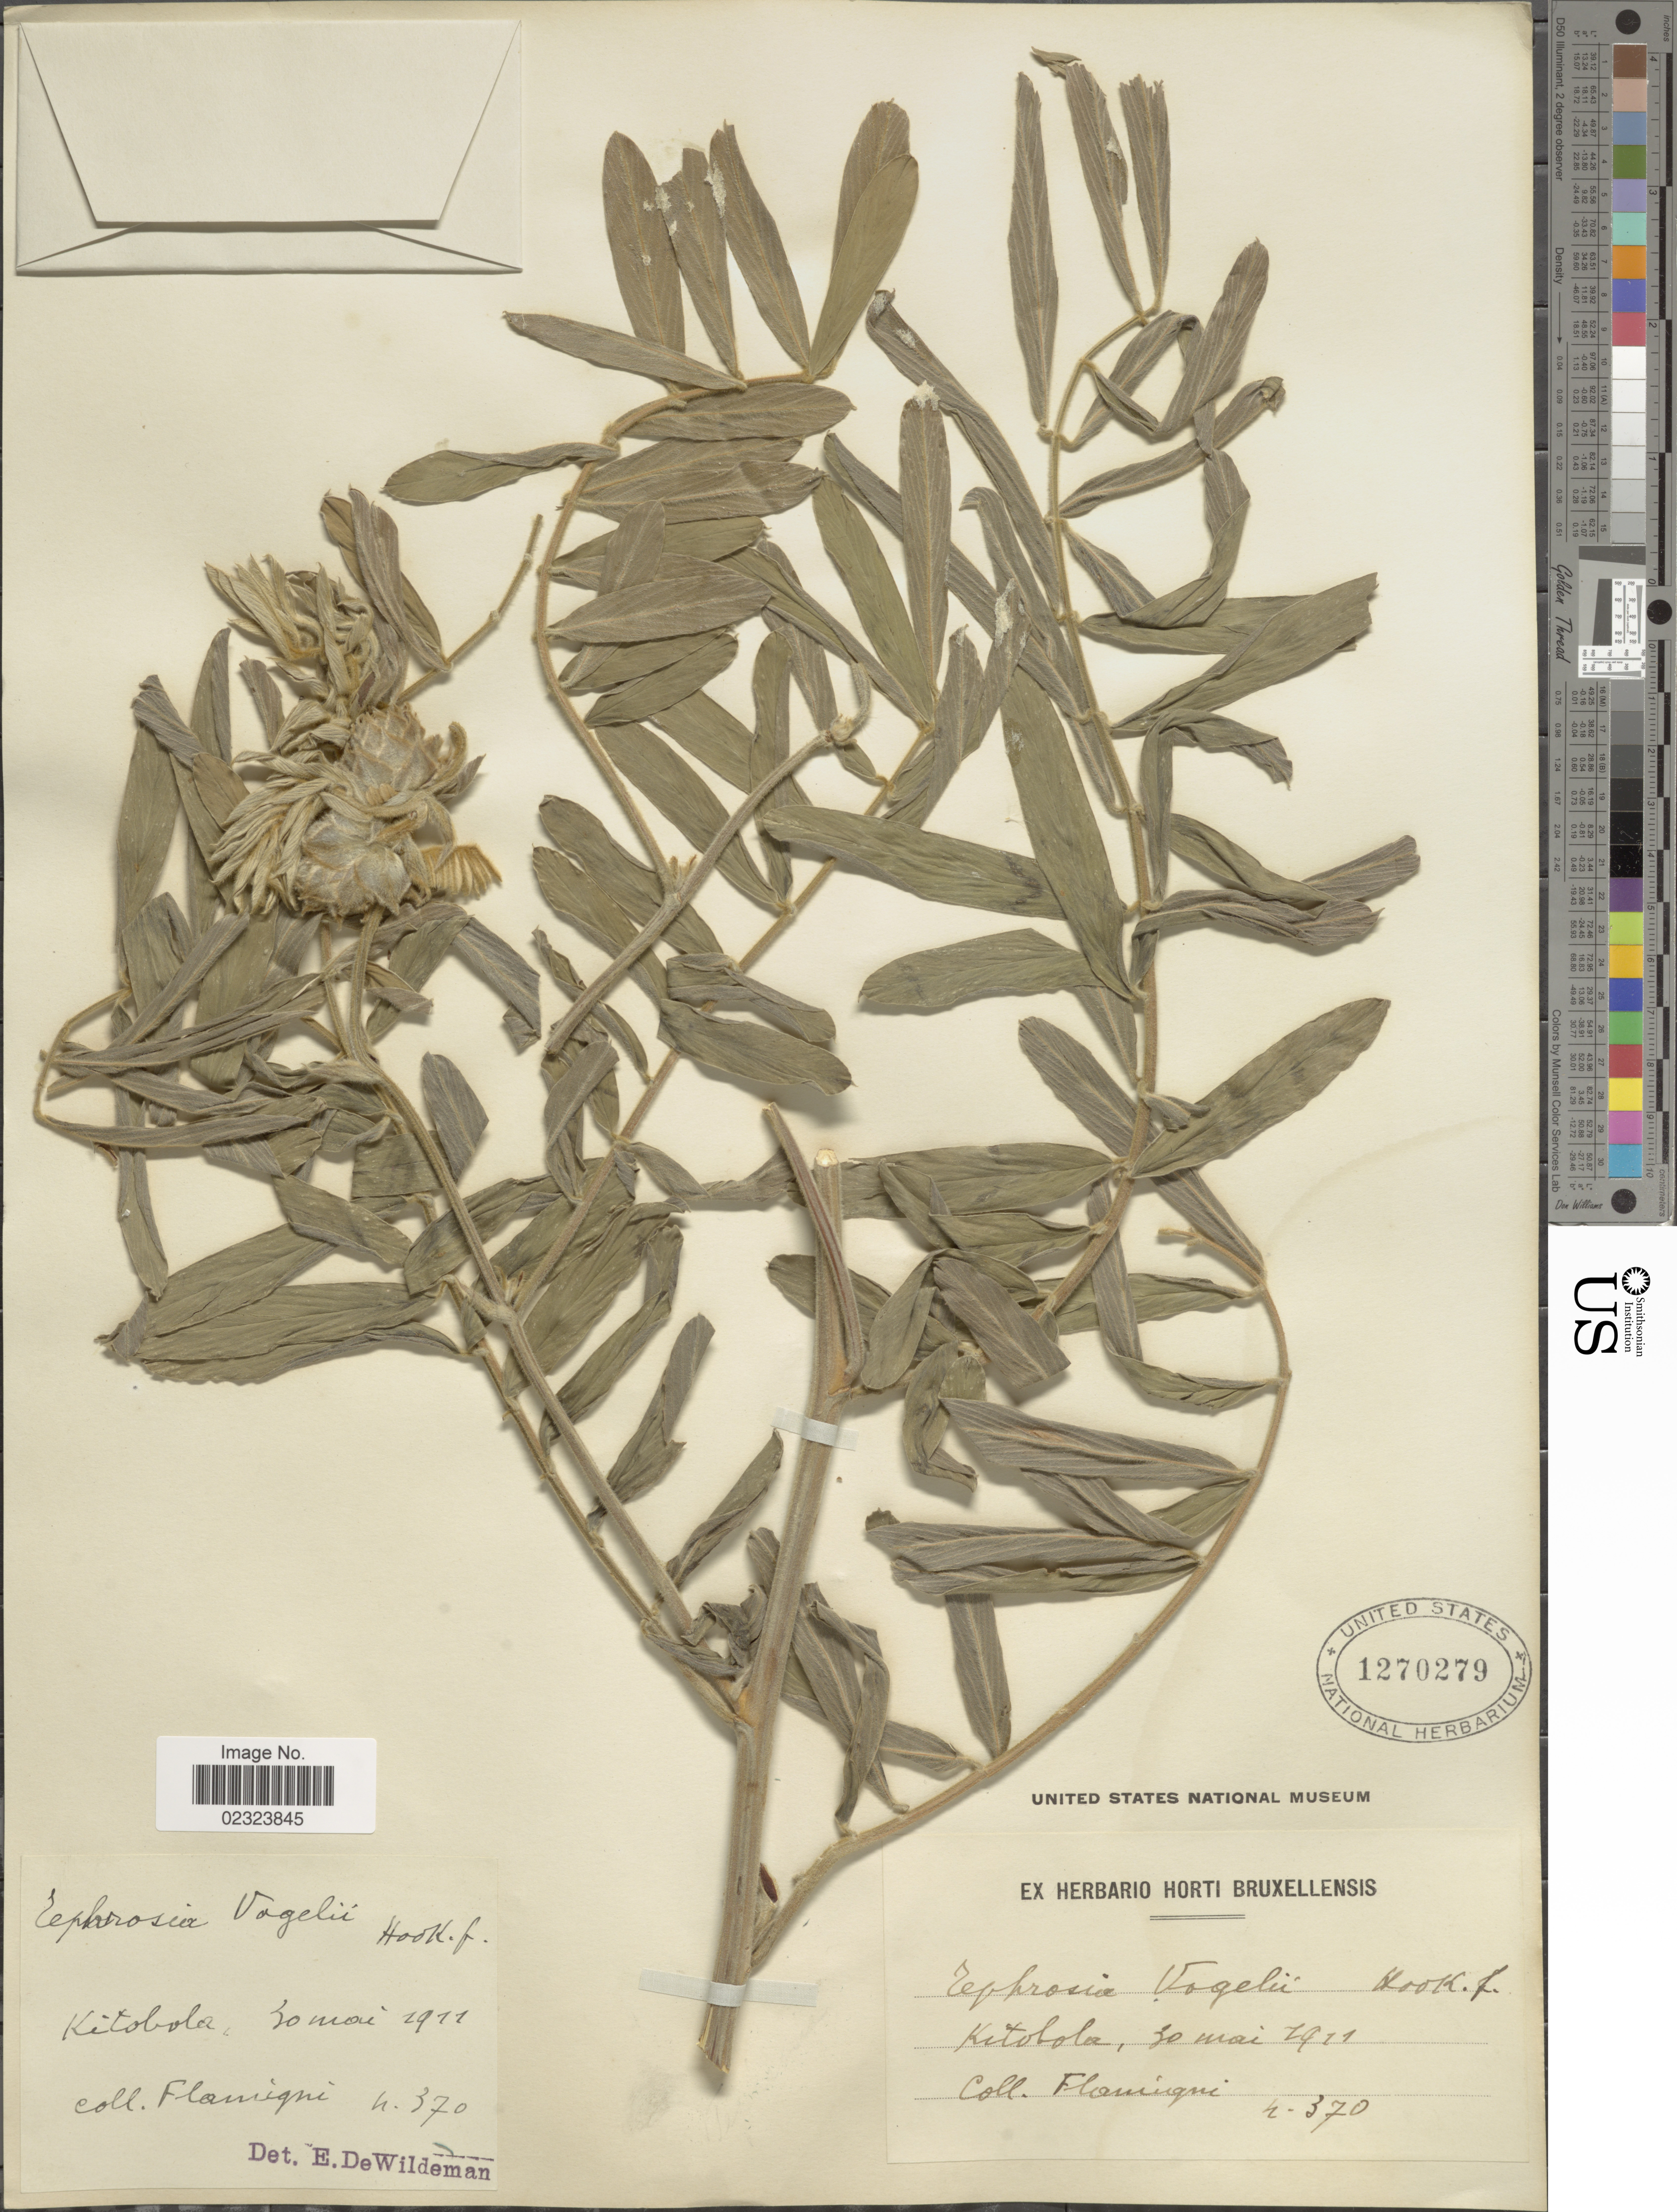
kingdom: Plantae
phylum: Tracheophyta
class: Magnoliopsida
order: Fabales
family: Fabaceae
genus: Tephrosia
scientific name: Tephrosia vogelii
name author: Hook. f.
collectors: -. Flamiqni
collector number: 370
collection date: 1911-05-30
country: Congo, Democratic Republic of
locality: Kitobola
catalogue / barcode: US 1270279